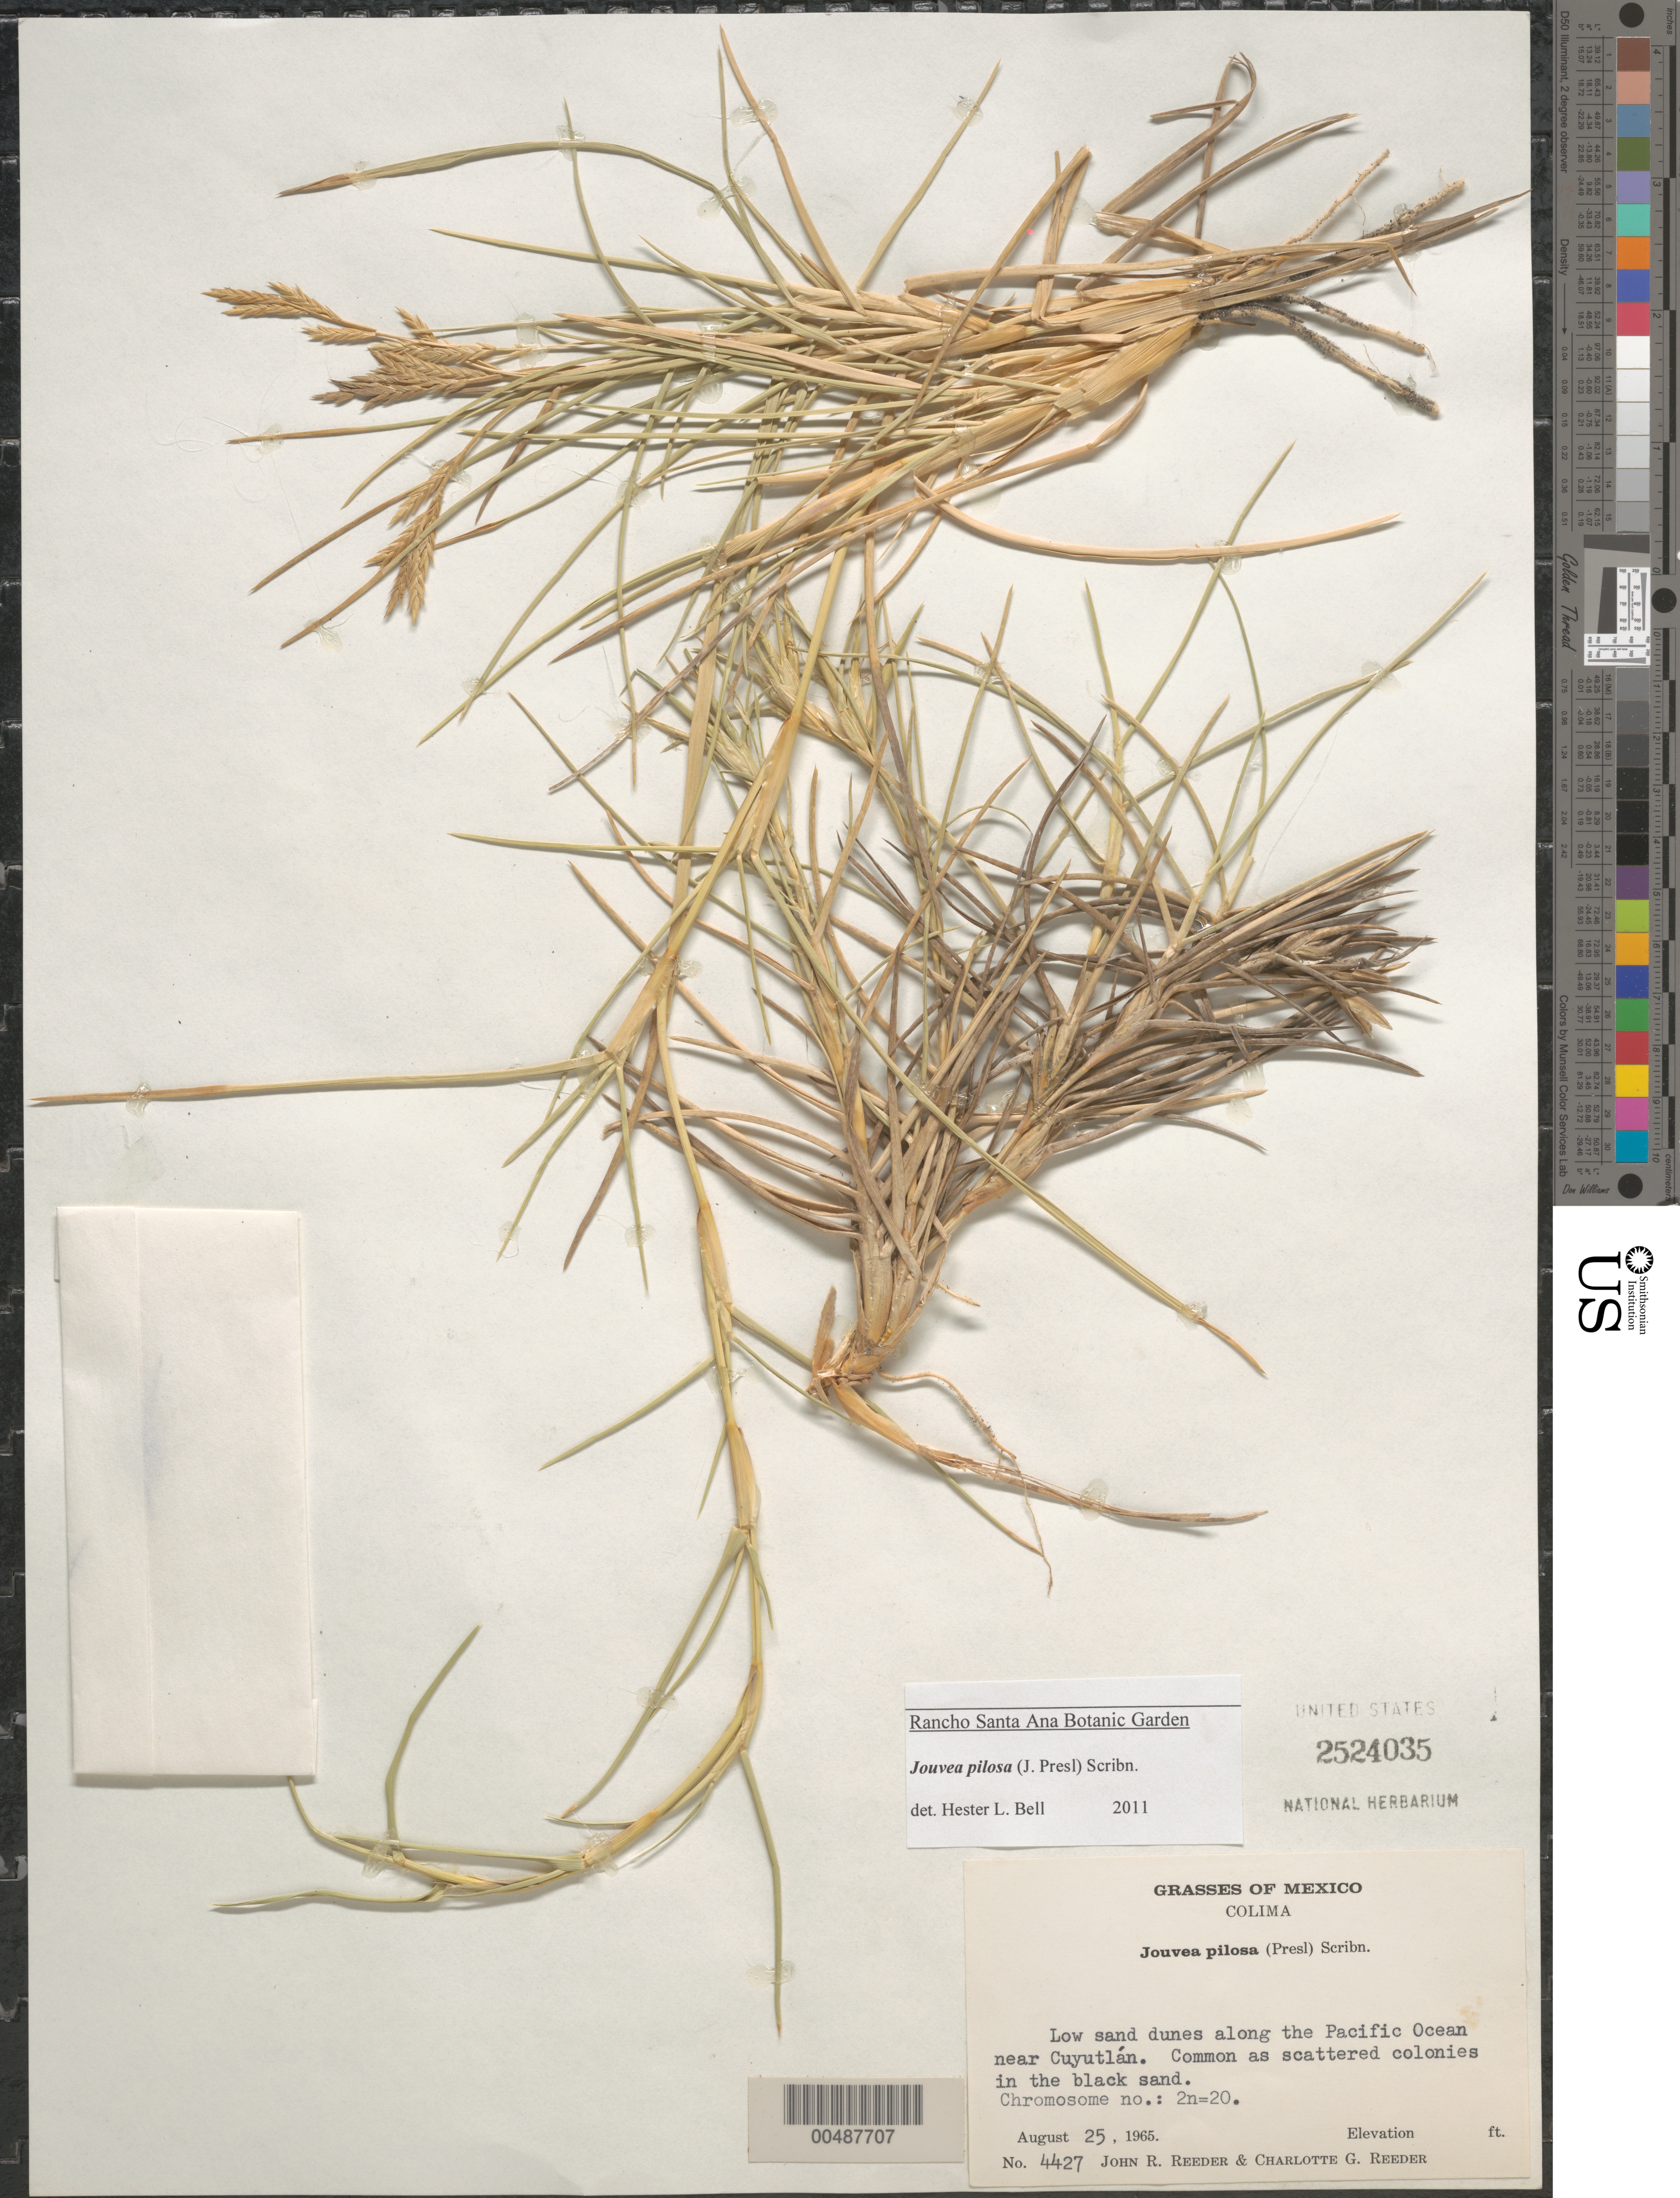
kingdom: Plantae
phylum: Tracheophyta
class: Liliopsida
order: Poales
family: Poaceae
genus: Jouvea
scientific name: Jouvea pilosa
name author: (J. Presl) Scribn.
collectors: J. R. Reeder & C. G. Reeder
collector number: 4427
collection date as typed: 25 Aug 1965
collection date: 1965-08-25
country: Mexico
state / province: Colima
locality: Along the Pacific Ocean near Cuytlán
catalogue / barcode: US 2524035